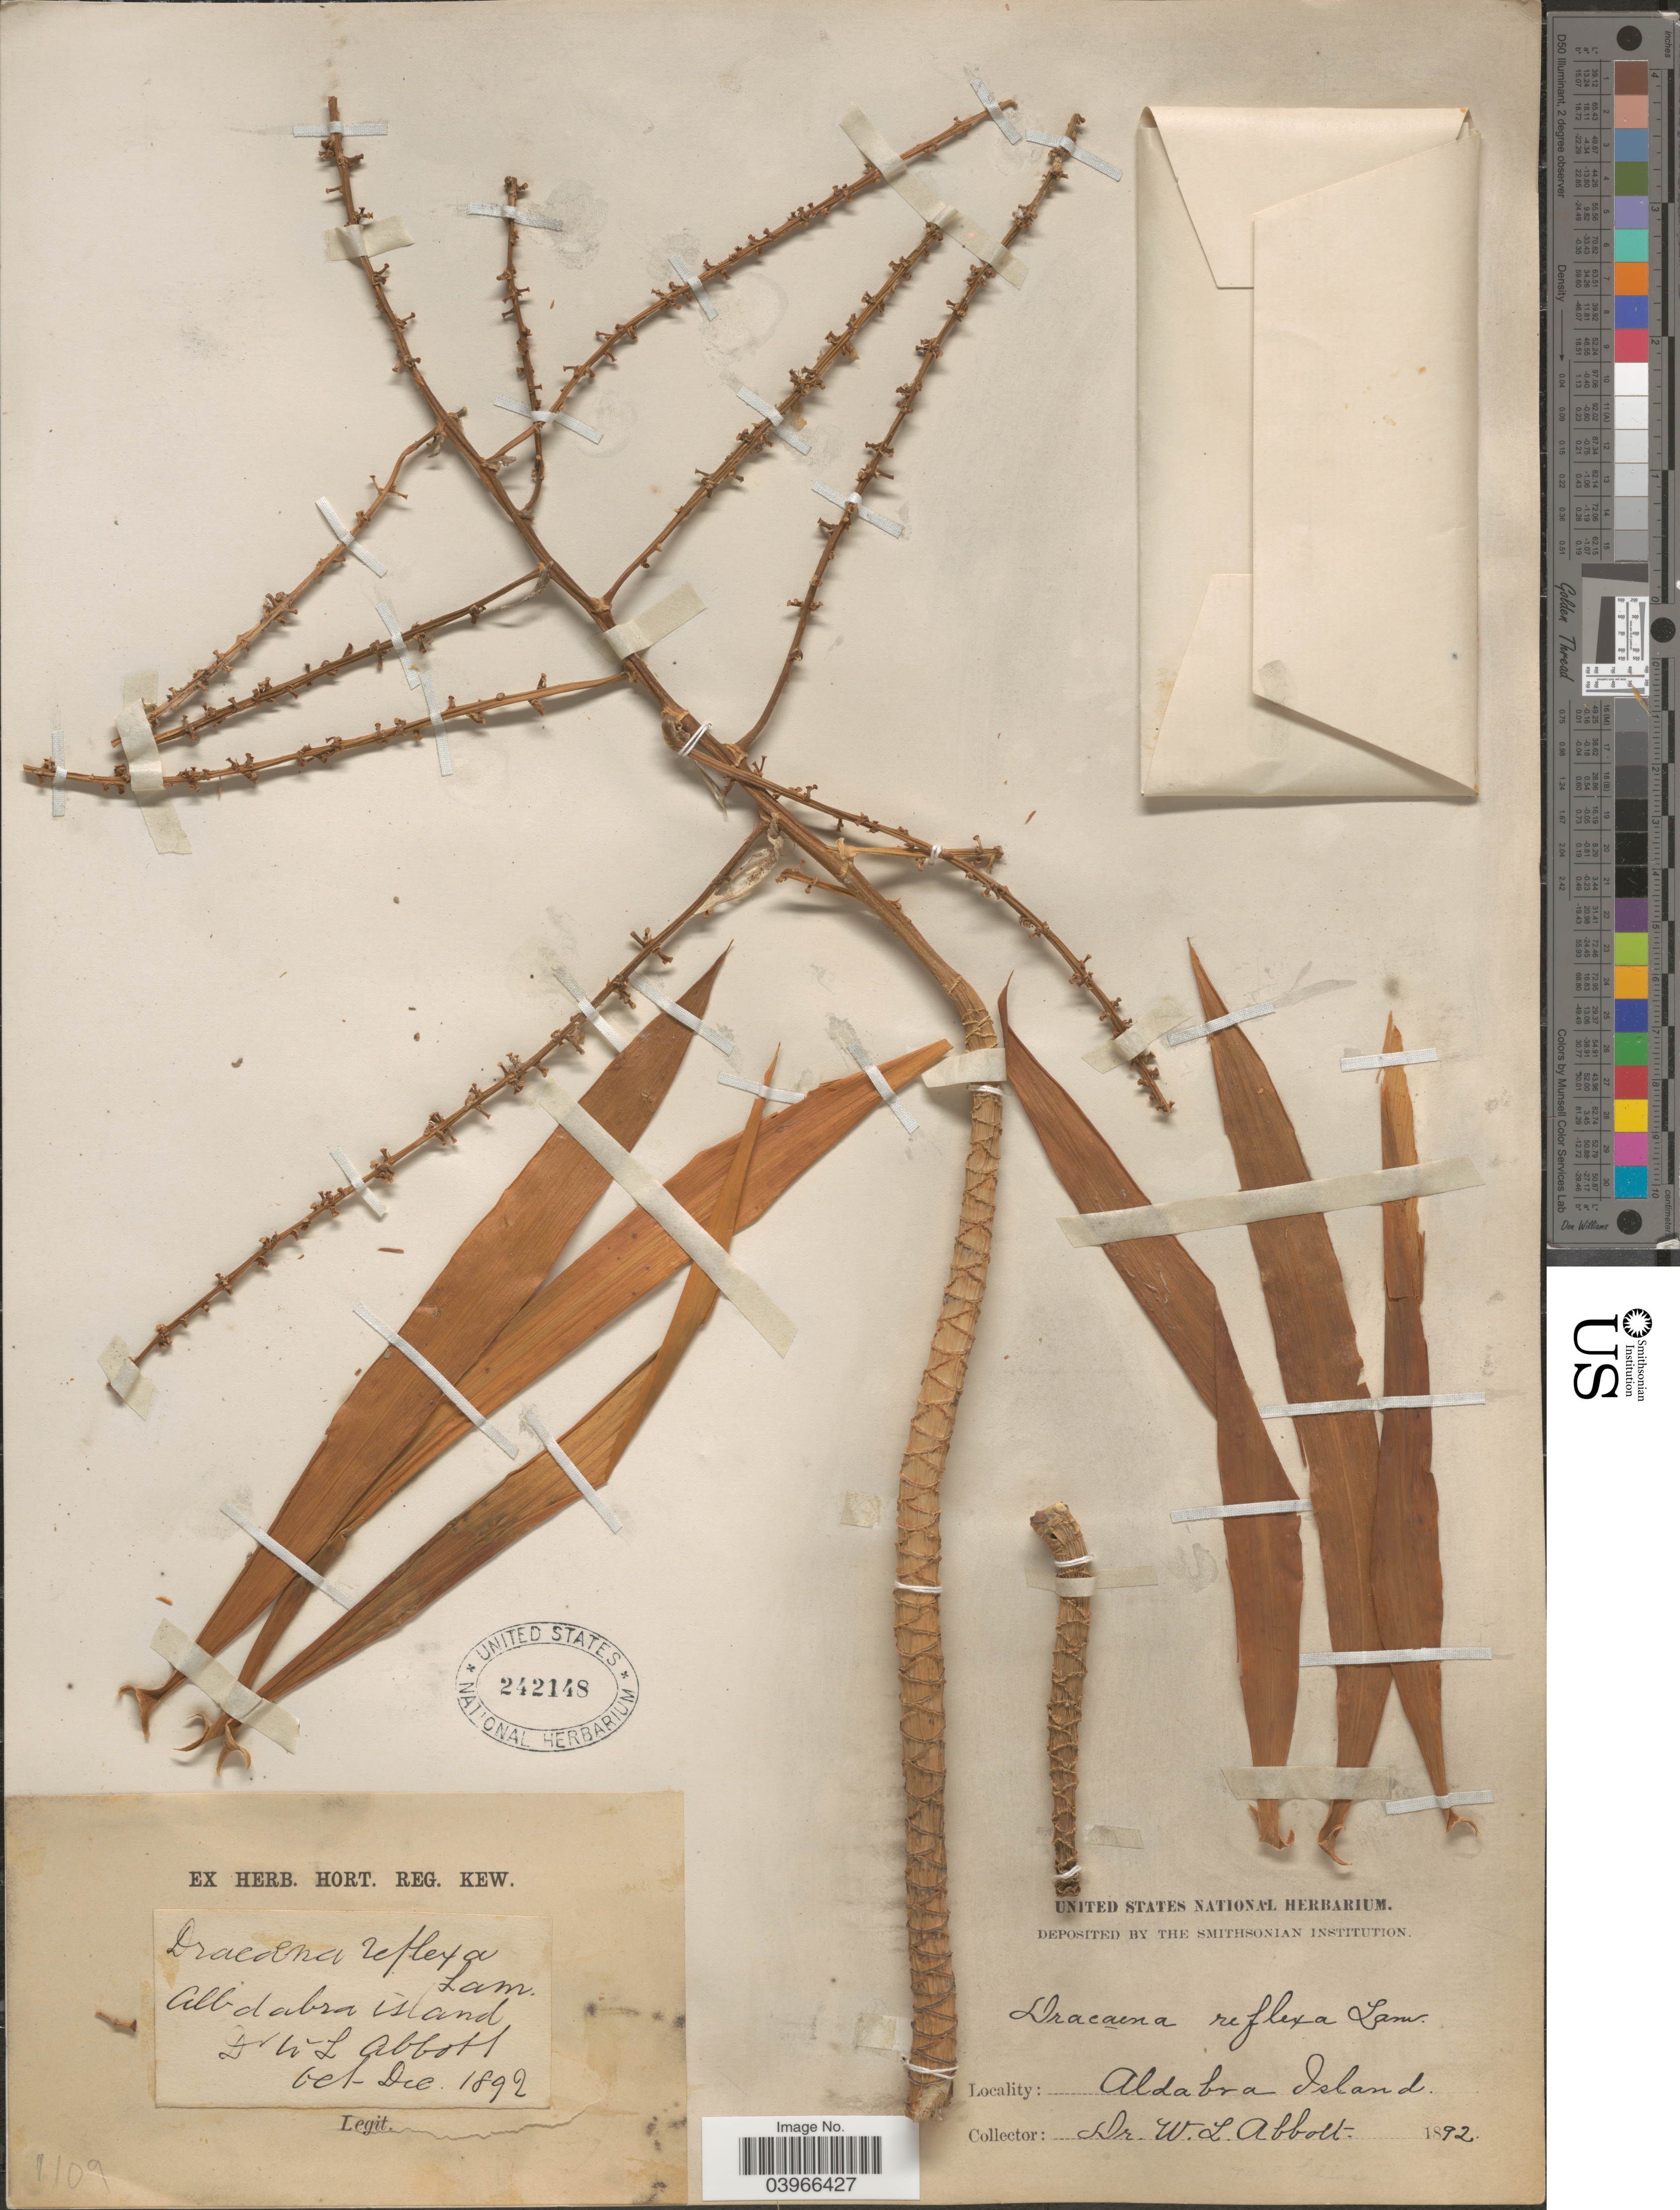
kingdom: Plantae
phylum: Tracheophyta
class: Liliopsida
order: Asparagales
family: Asparagaceae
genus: Dracaena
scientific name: Dracaena reflexa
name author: Lam.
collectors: W. L. Abbott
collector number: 1109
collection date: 1892-10/1892-12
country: Seychelles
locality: Aldabra Island.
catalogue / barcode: US 242148